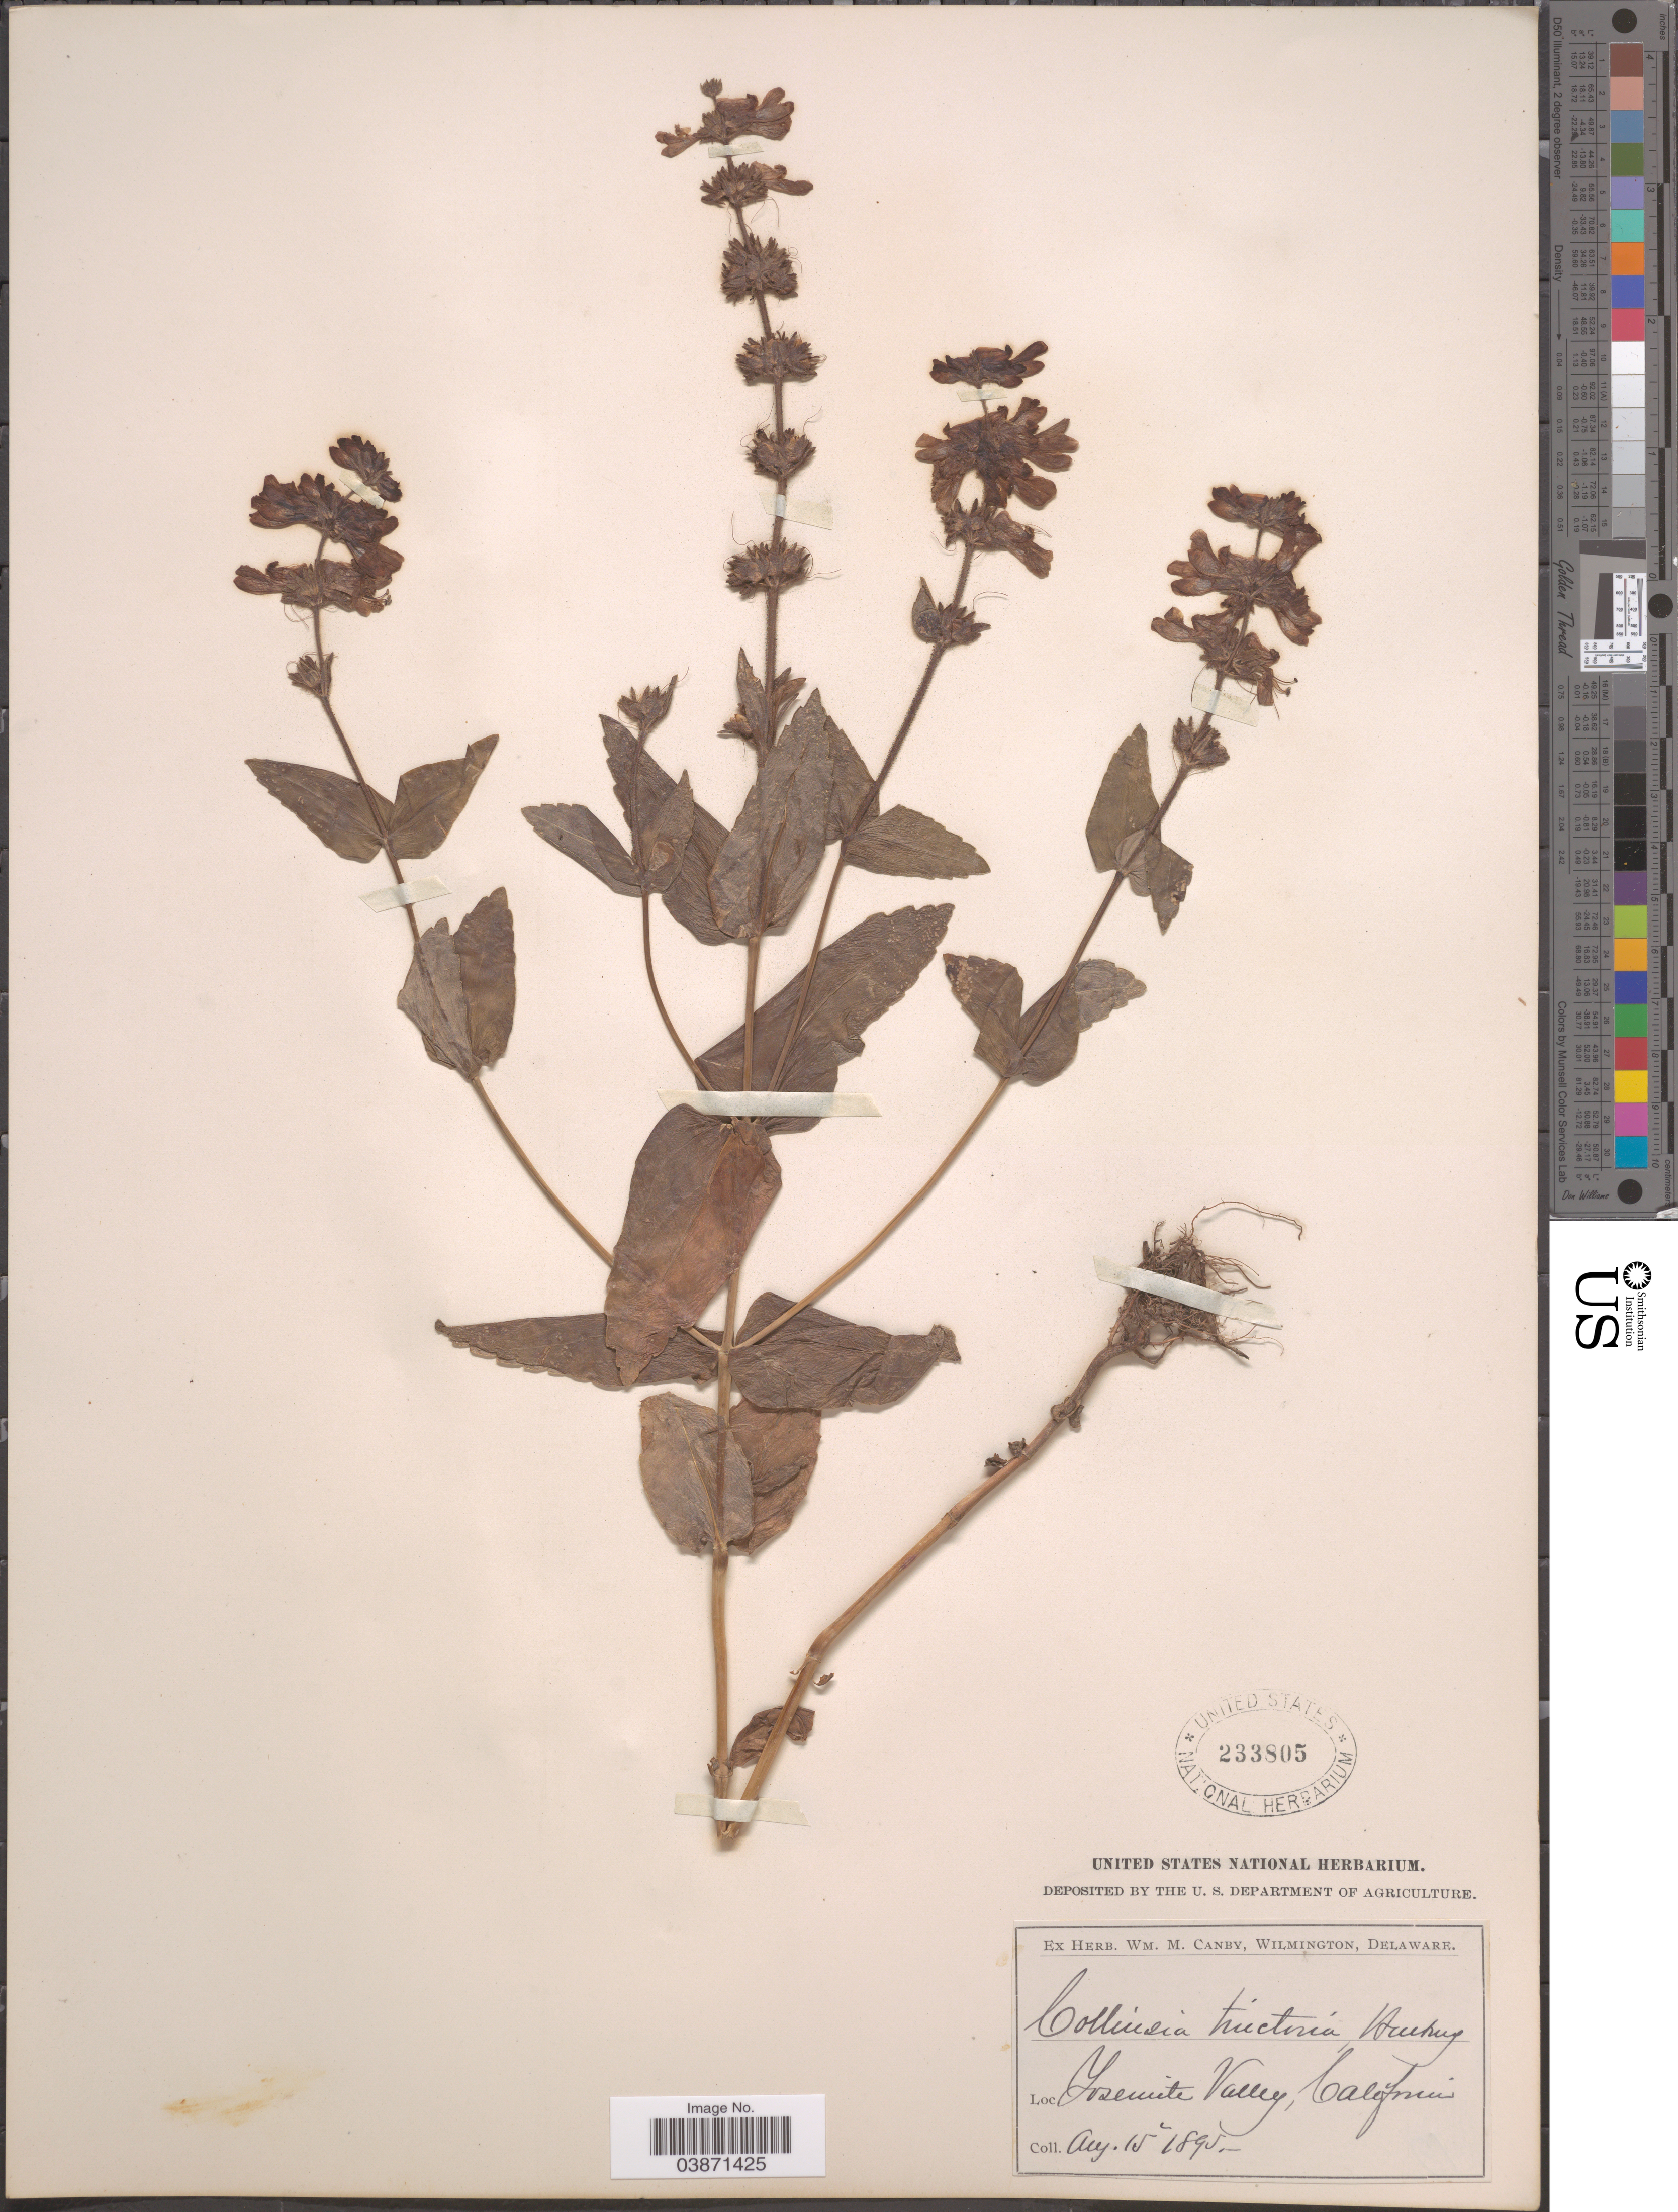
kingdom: Plantae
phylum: Tracheophyta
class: Magnoliopsida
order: Lamiales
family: Plantaginaceae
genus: Collinsia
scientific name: Collinsia tinctoria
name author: Hartw. ex Benth.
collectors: ex herb. W.M. Canby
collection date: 1895-08-15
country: United States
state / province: California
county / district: Mariposa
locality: Yosemite Valley.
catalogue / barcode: US 233805